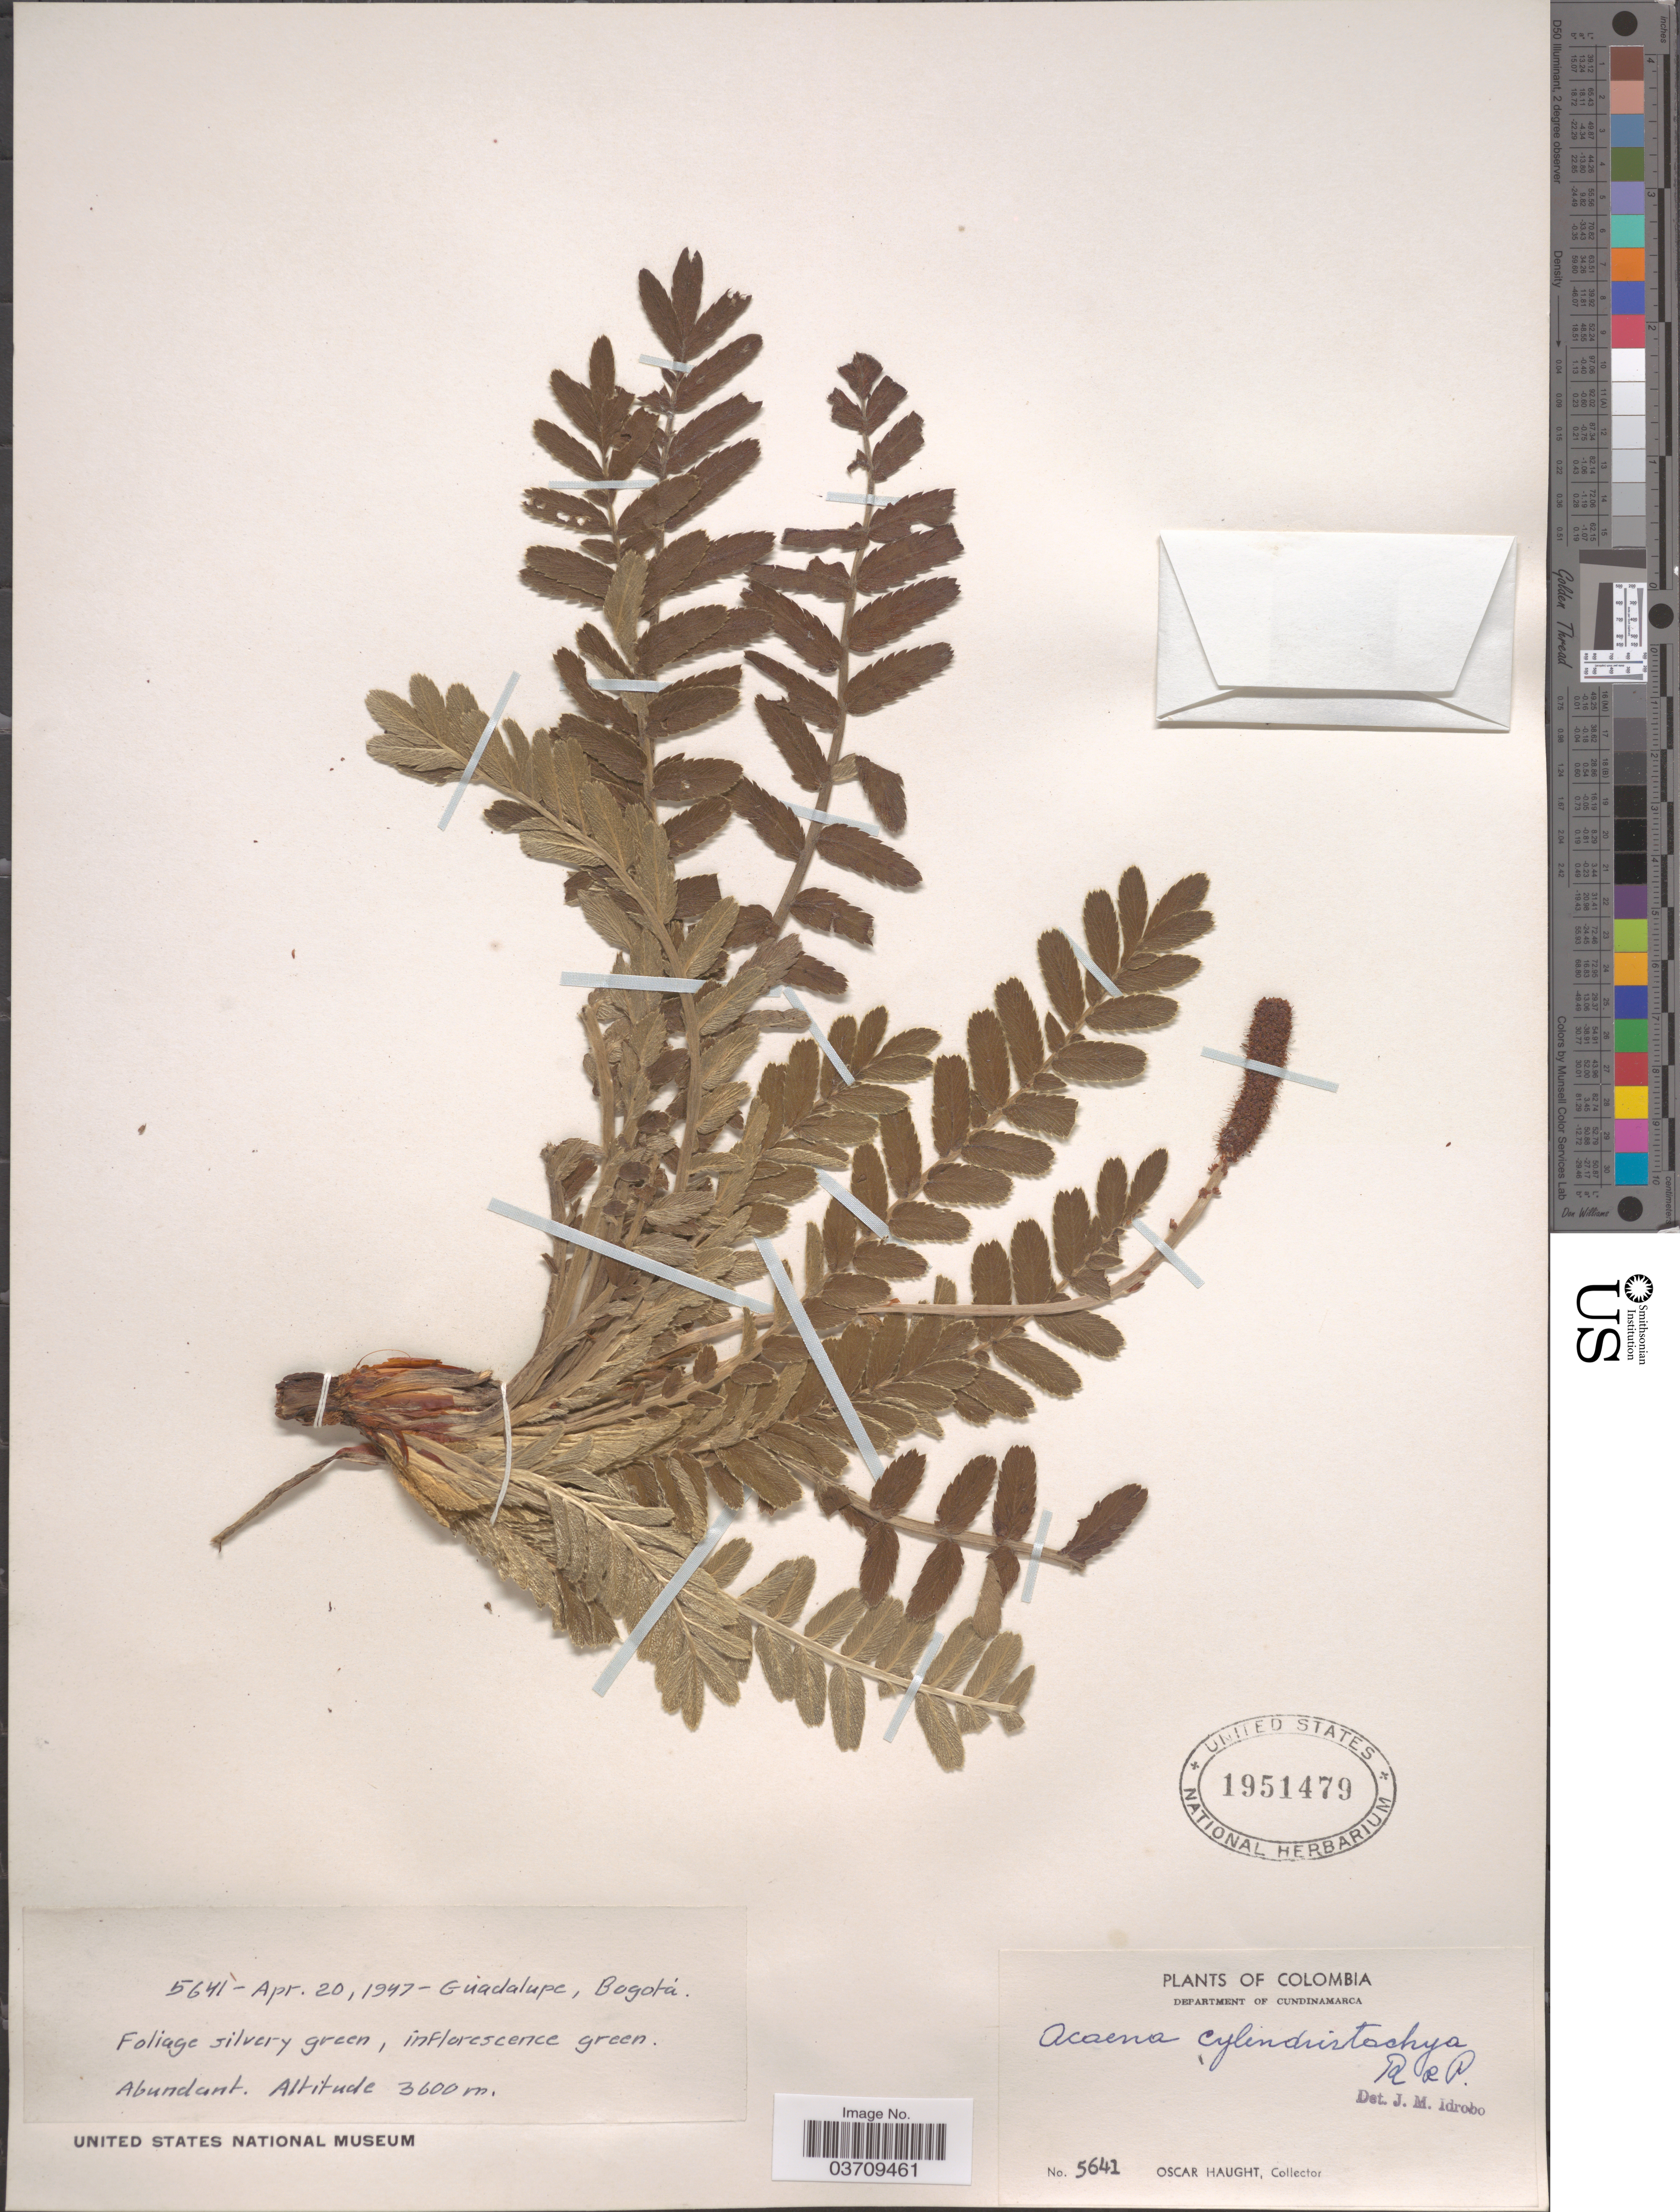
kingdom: Plantae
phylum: Tracheophyta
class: Magnoliopsida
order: Rosales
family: Rosaceae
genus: Acaena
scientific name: Acaena cylindristachya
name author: Ruiz & Pav.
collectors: O. Haught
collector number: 5641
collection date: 1947-04-20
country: Colombia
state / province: Cundinamarca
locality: Department of Cundinamarca. Guadalupe, Bogotá.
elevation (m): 3600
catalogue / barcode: US 1951479